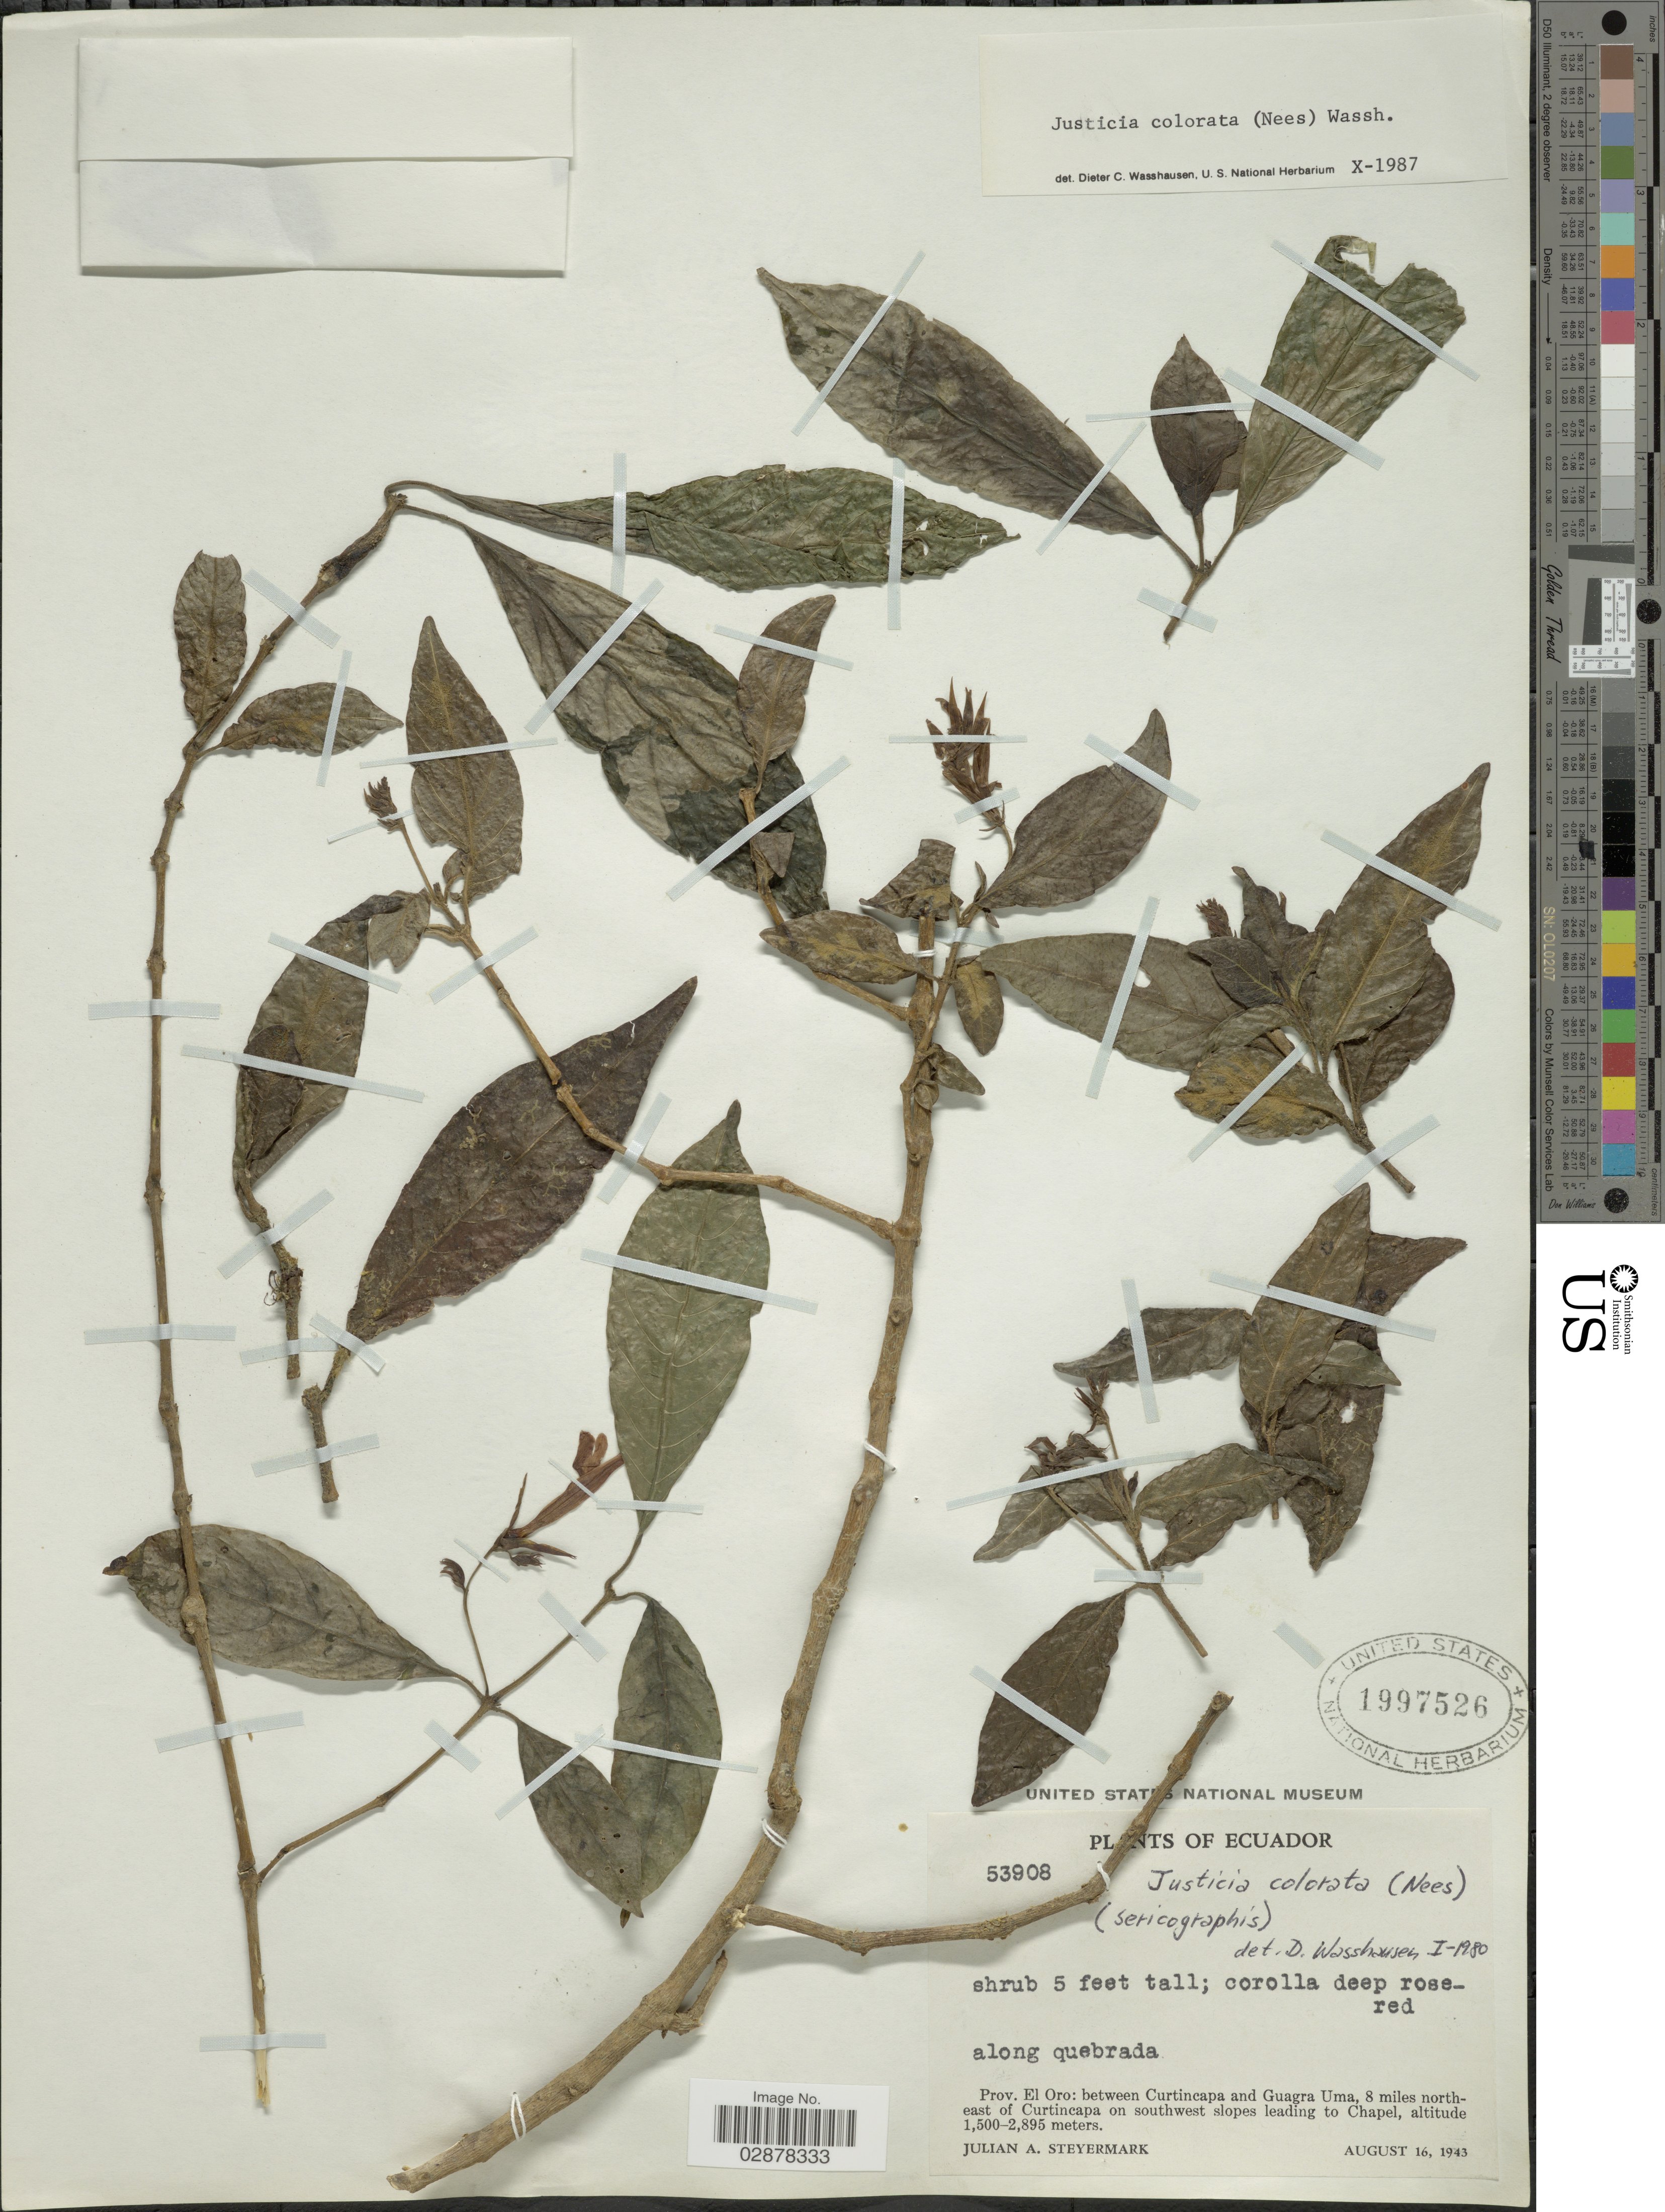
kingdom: Plantae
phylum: Tracheophyta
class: Magnoliopsida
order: Lamiales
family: Acanthaceae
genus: Justicia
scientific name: Justicia colorata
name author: (Nees) Wassh.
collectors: J. Steyermark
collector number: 53908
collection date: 1943-08-16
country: Ecuador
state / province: El Oro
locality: Along quebrada, Between Curtincapa and Guagra Uma, 8 miles northeast of Curtincapa on southwest slopes leading to Chapel.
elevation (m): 1500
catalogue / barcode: US 1997526